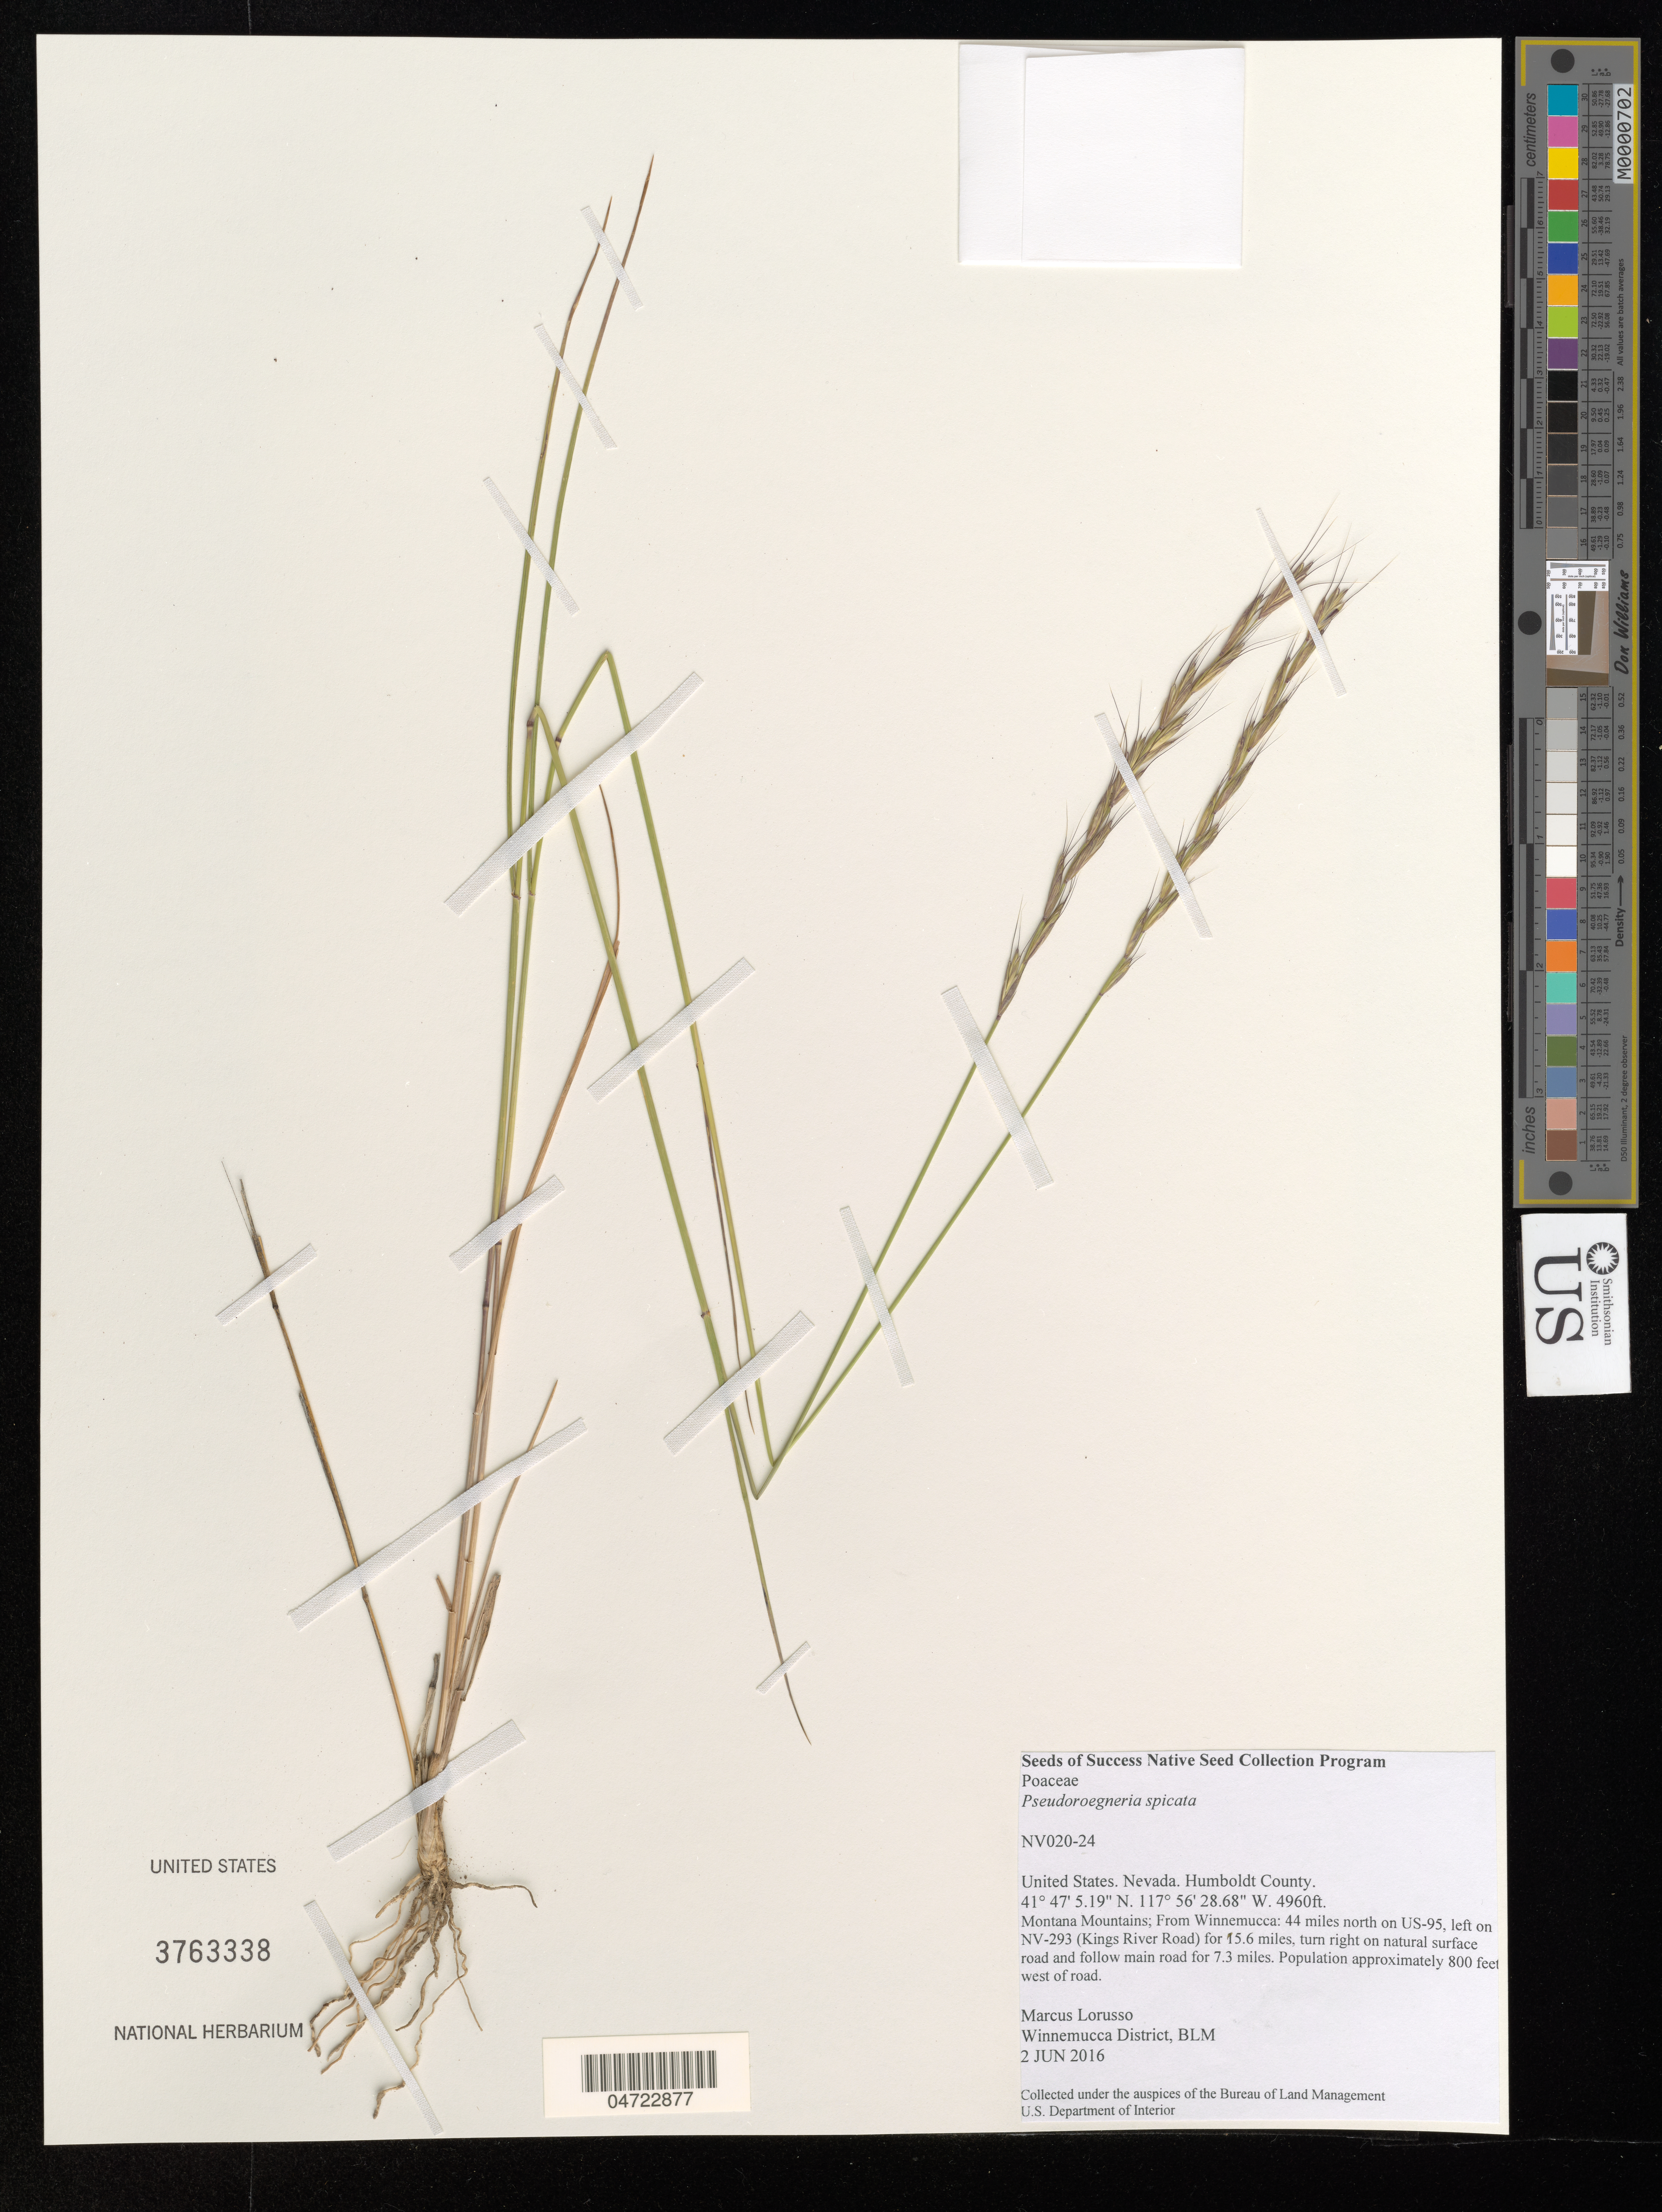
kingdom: Plantae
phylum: Tracheophyta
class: Liliopsida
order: Poales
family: Poaceae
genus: Pseudoroegneria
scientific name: Pseudoroegneria spicata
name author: (Pursh) Á. Löve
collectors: M. Lorusso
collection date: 2016-06-02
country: United States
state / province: Nevada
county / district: Humboldt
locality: Humboldt County. Montana Mountains; From Winnemucca: 44 miles north on US-95, left on NV-293 (Kings River Road) for 15.6 miles, turn right on natural surface road and follow main road for 7.3 miles. Population approximately 800 feet west of road. Winnemucca District, BLM.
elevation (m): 1512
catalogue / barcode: US 3763338